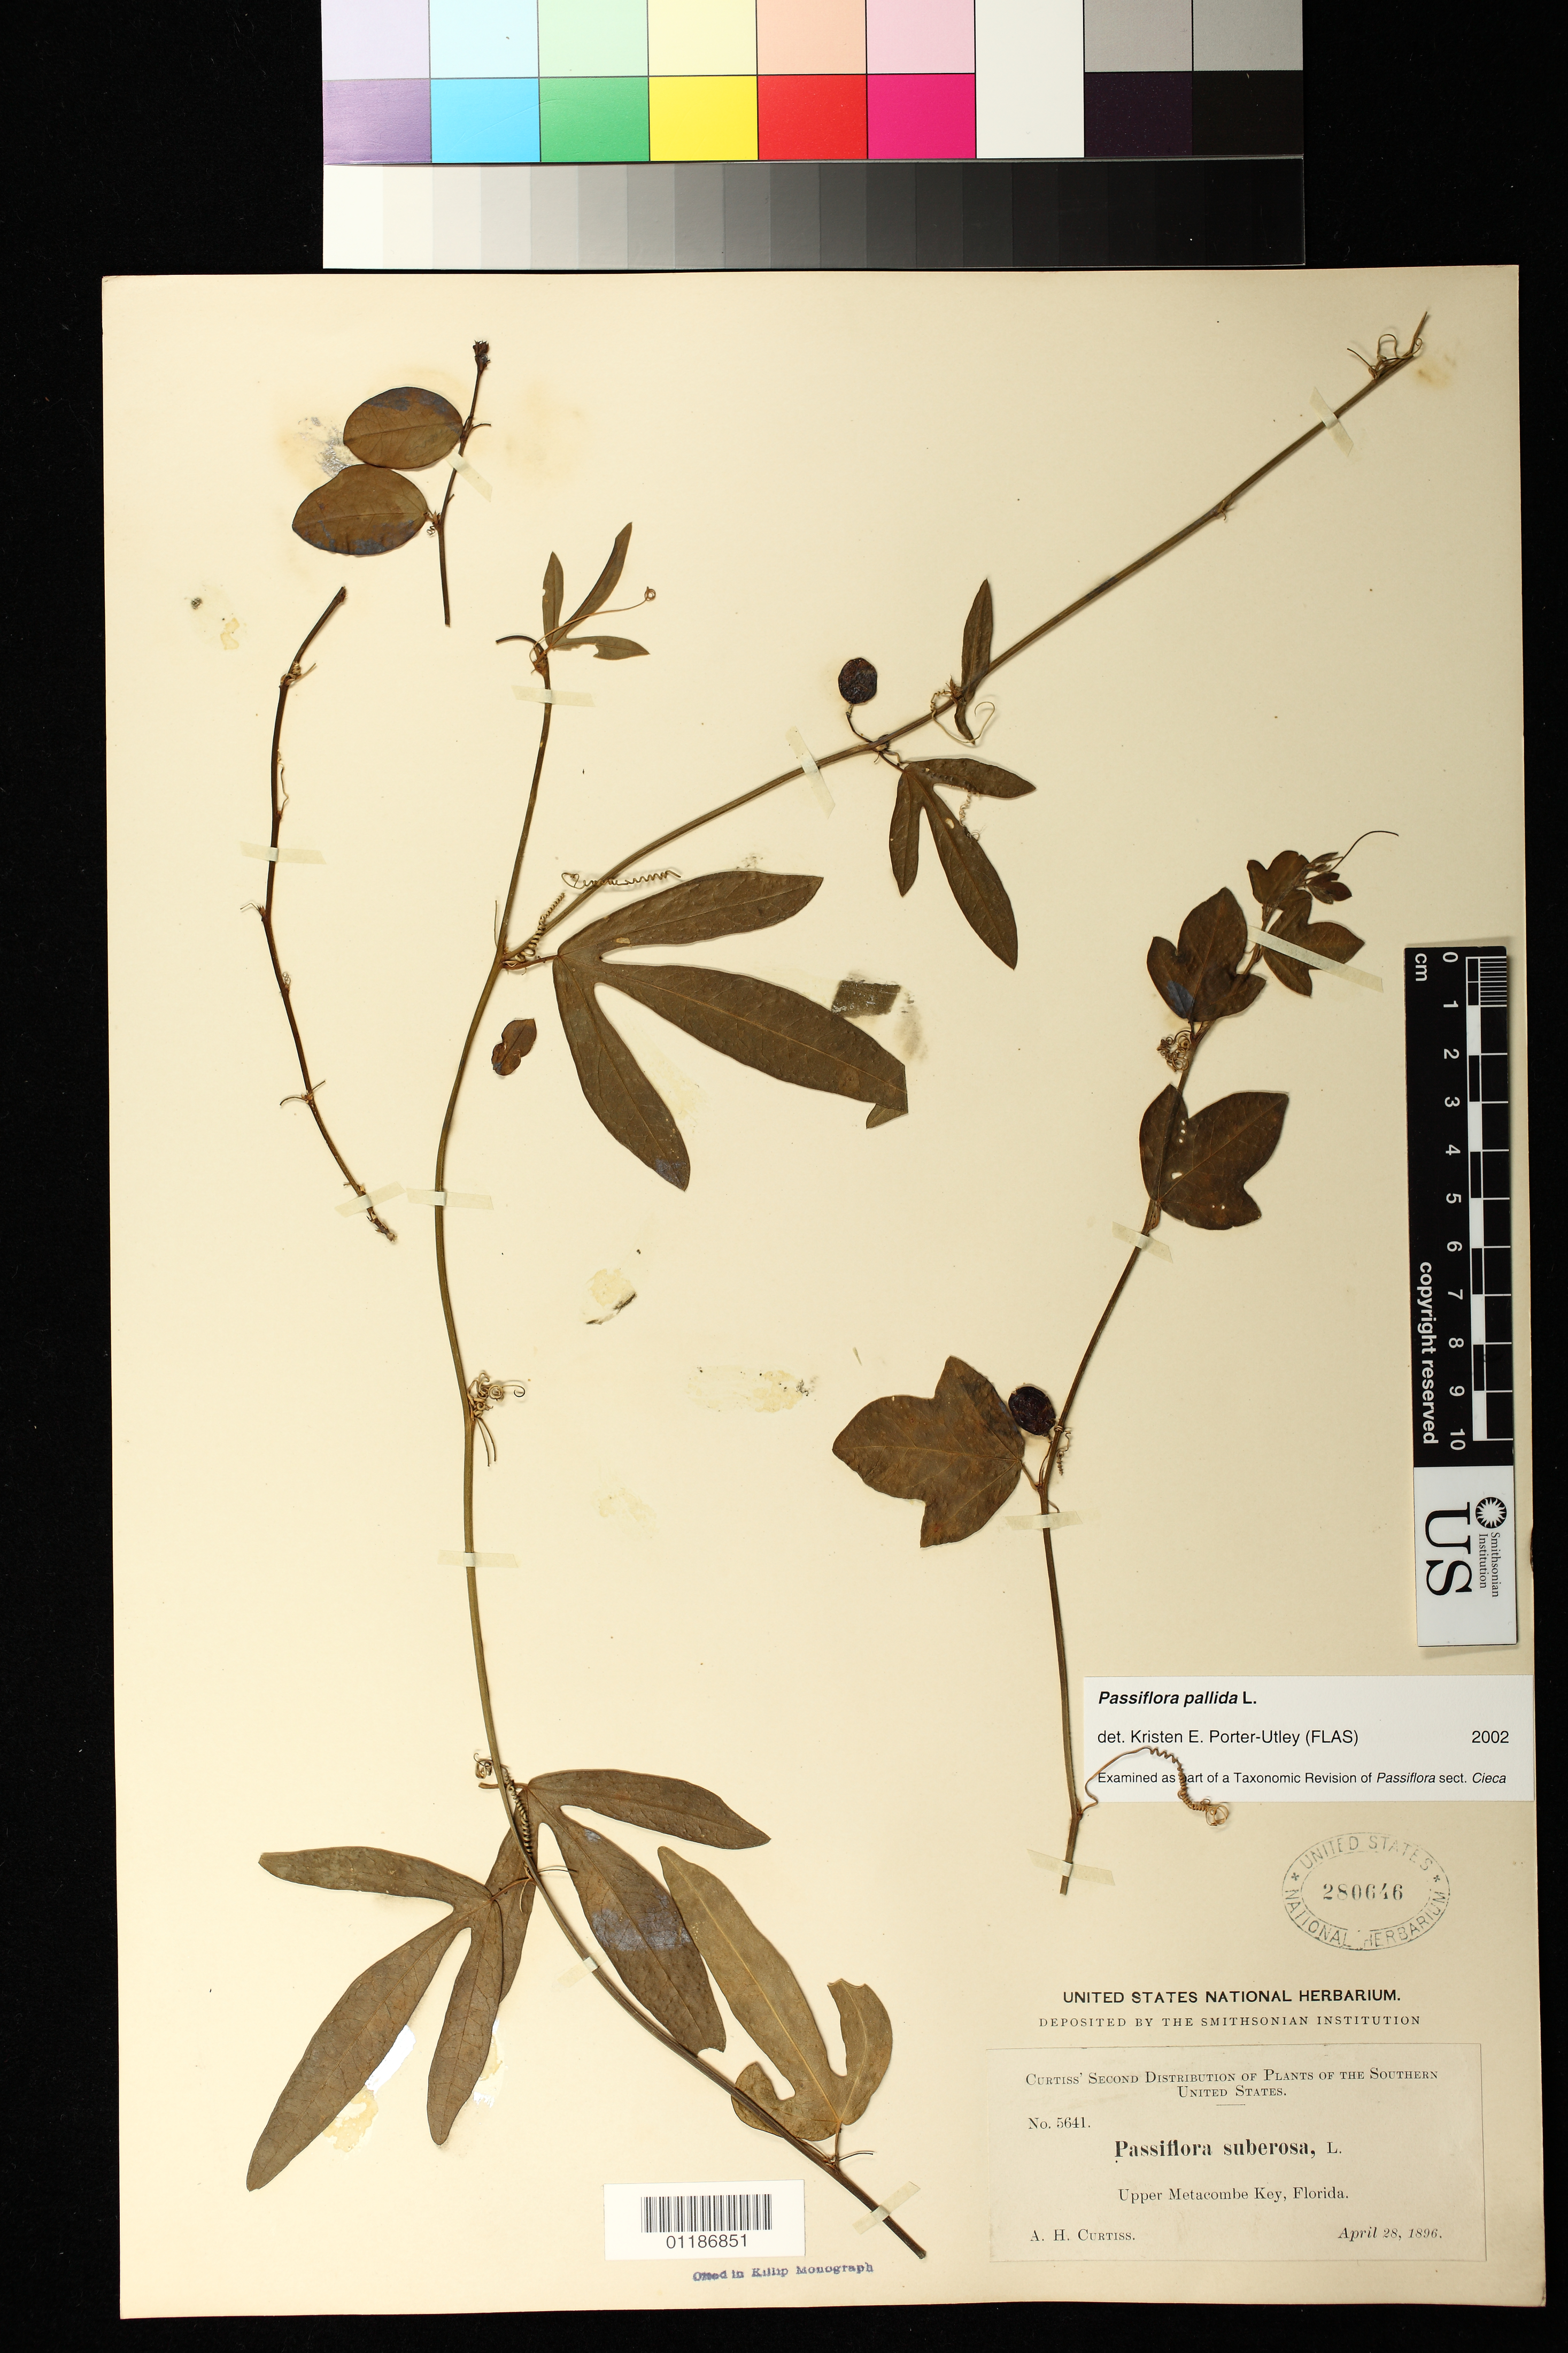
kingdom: Plantae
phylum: Tracheophyta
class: Magnoliopsida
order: Malpighiales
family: Passifloraceae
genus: Passiflora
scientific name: Passiflora pallida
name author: L.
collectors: A. H. Curtiss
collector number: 5641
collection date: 1896-04-28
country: United States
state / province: Florida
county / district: Monroe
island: Upper Matecumbe Key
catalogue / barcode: US 280646